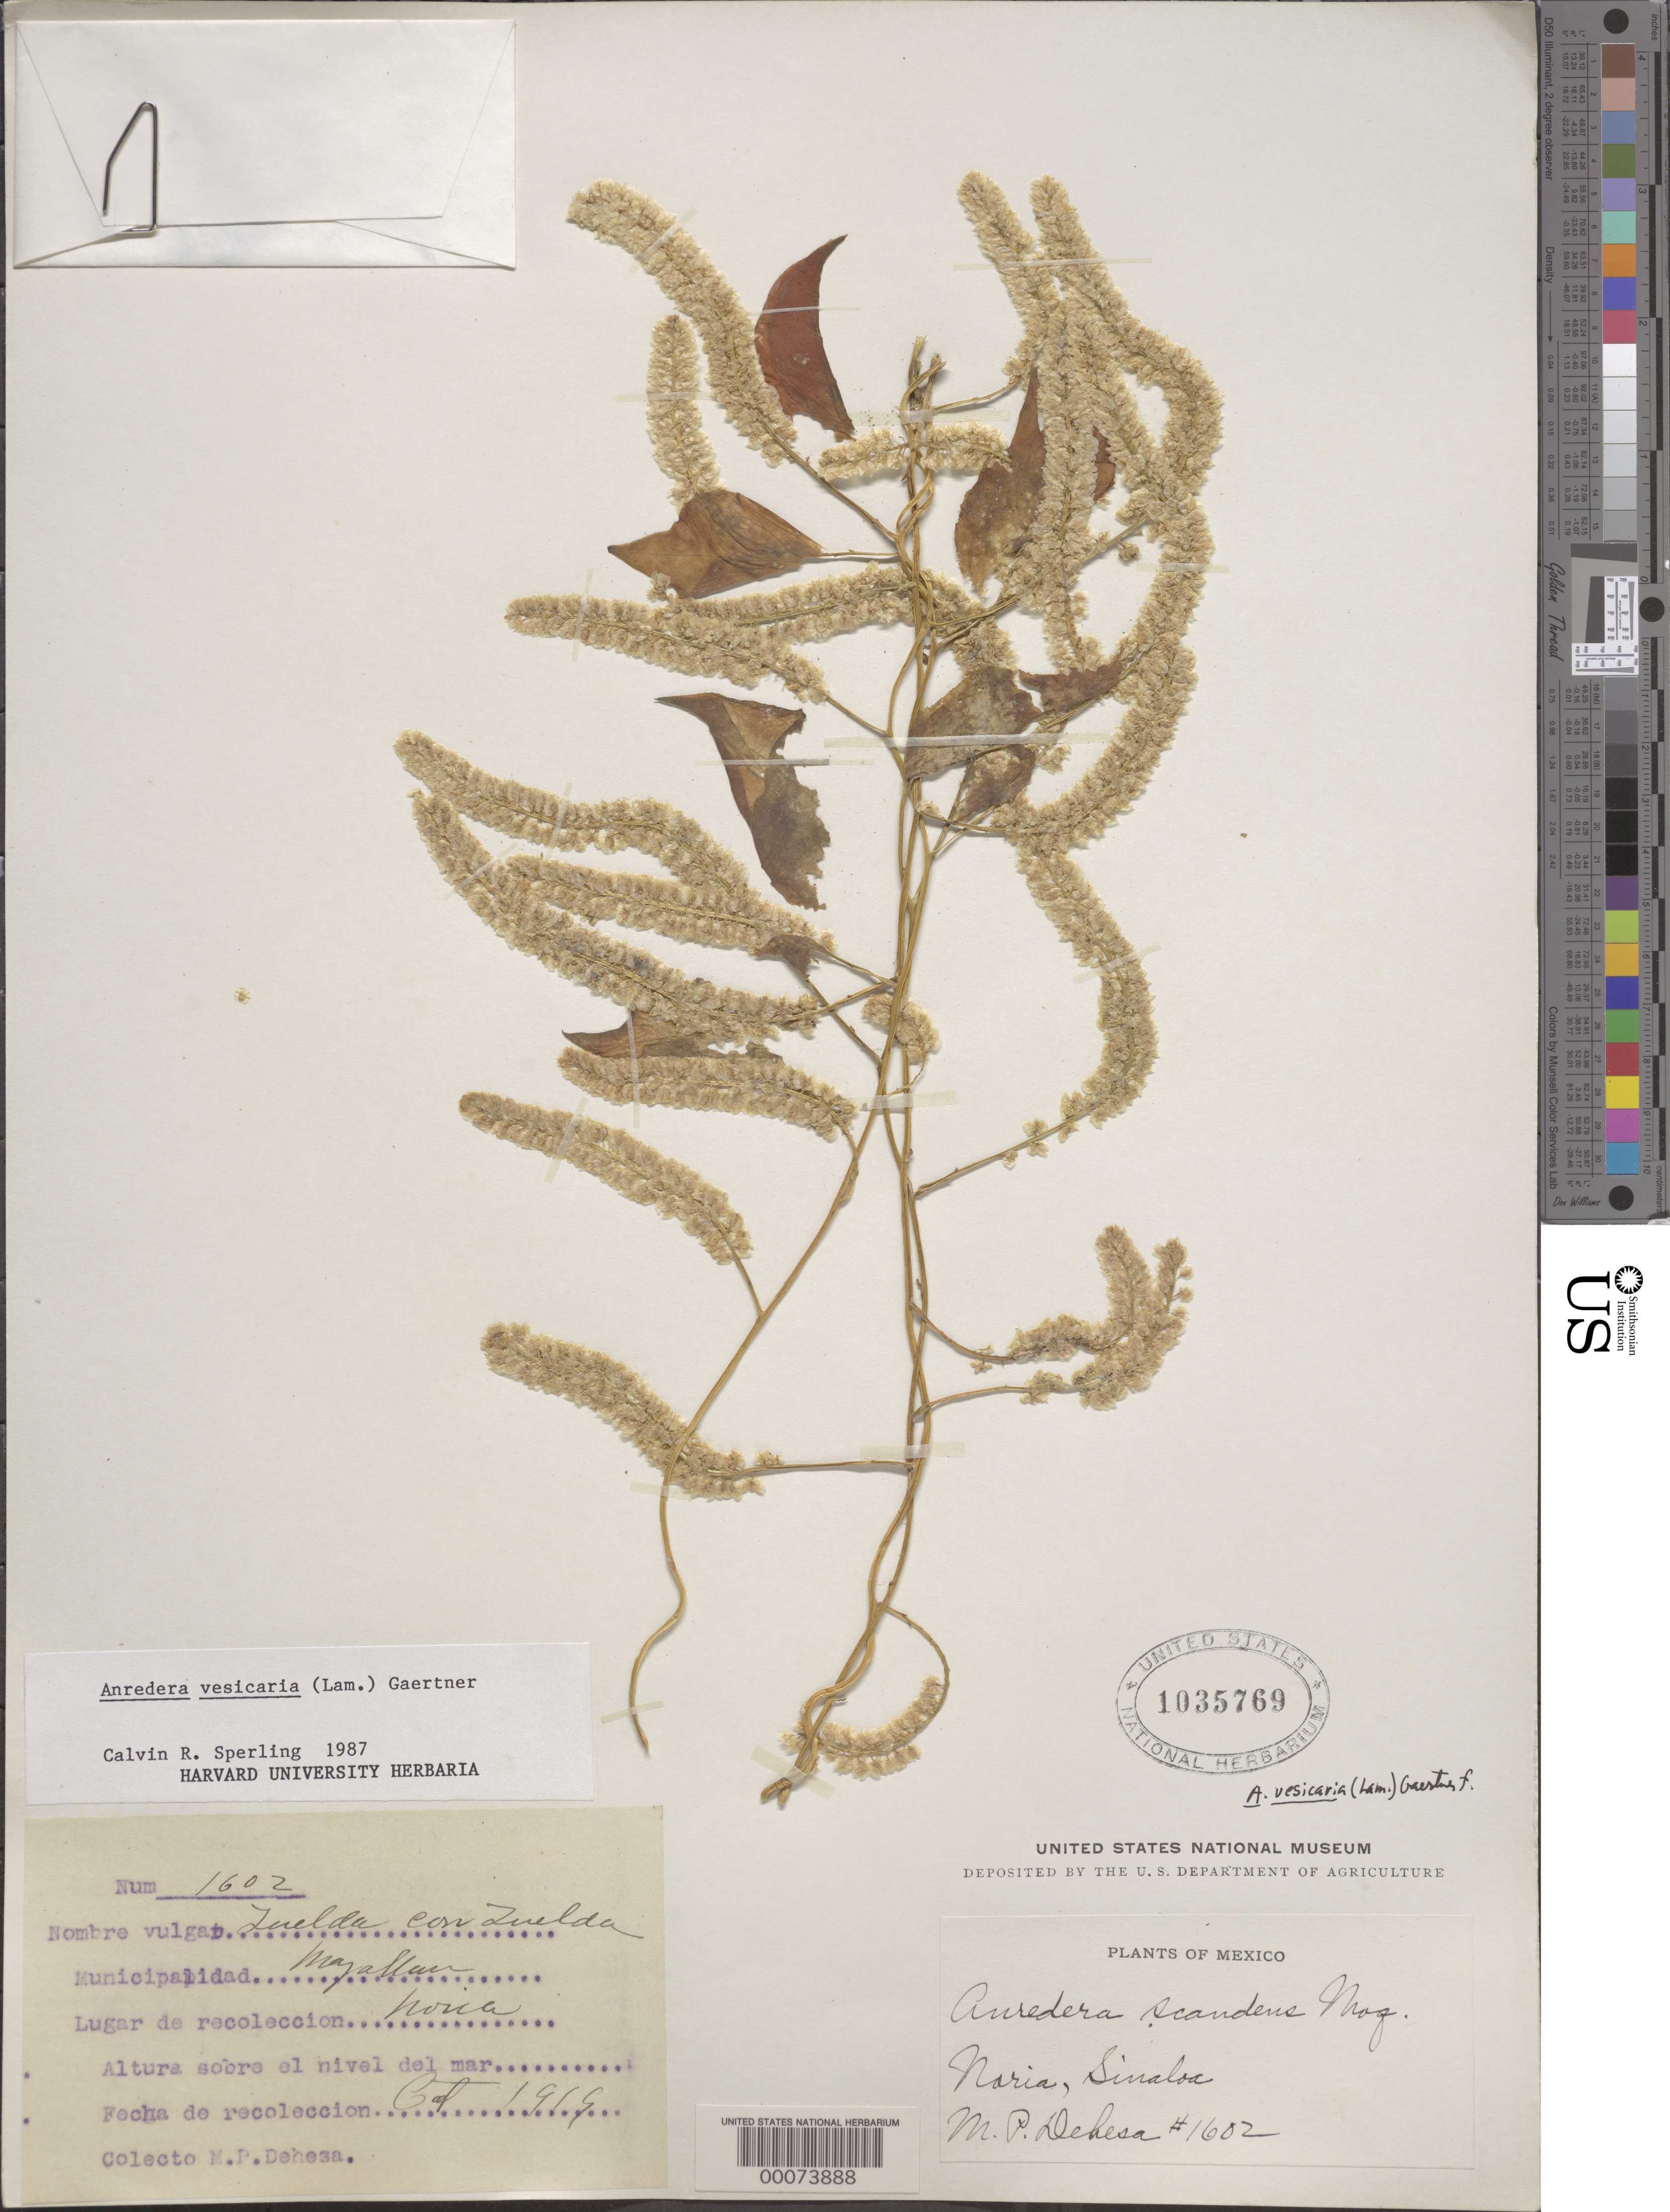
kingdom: Plantae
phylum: Tracheophyta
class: Magnoliopsida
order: Caryophyllales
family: Basellaceae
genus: Anredera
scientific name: Anredera vesicaria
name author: (Lam.) C.F. Gaertn.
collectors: M. Dehesa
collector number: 1602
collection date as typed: Oct 1919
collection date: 1919-10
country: Mexico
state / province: Sinaloa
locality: Noria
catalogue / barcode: US 1035769